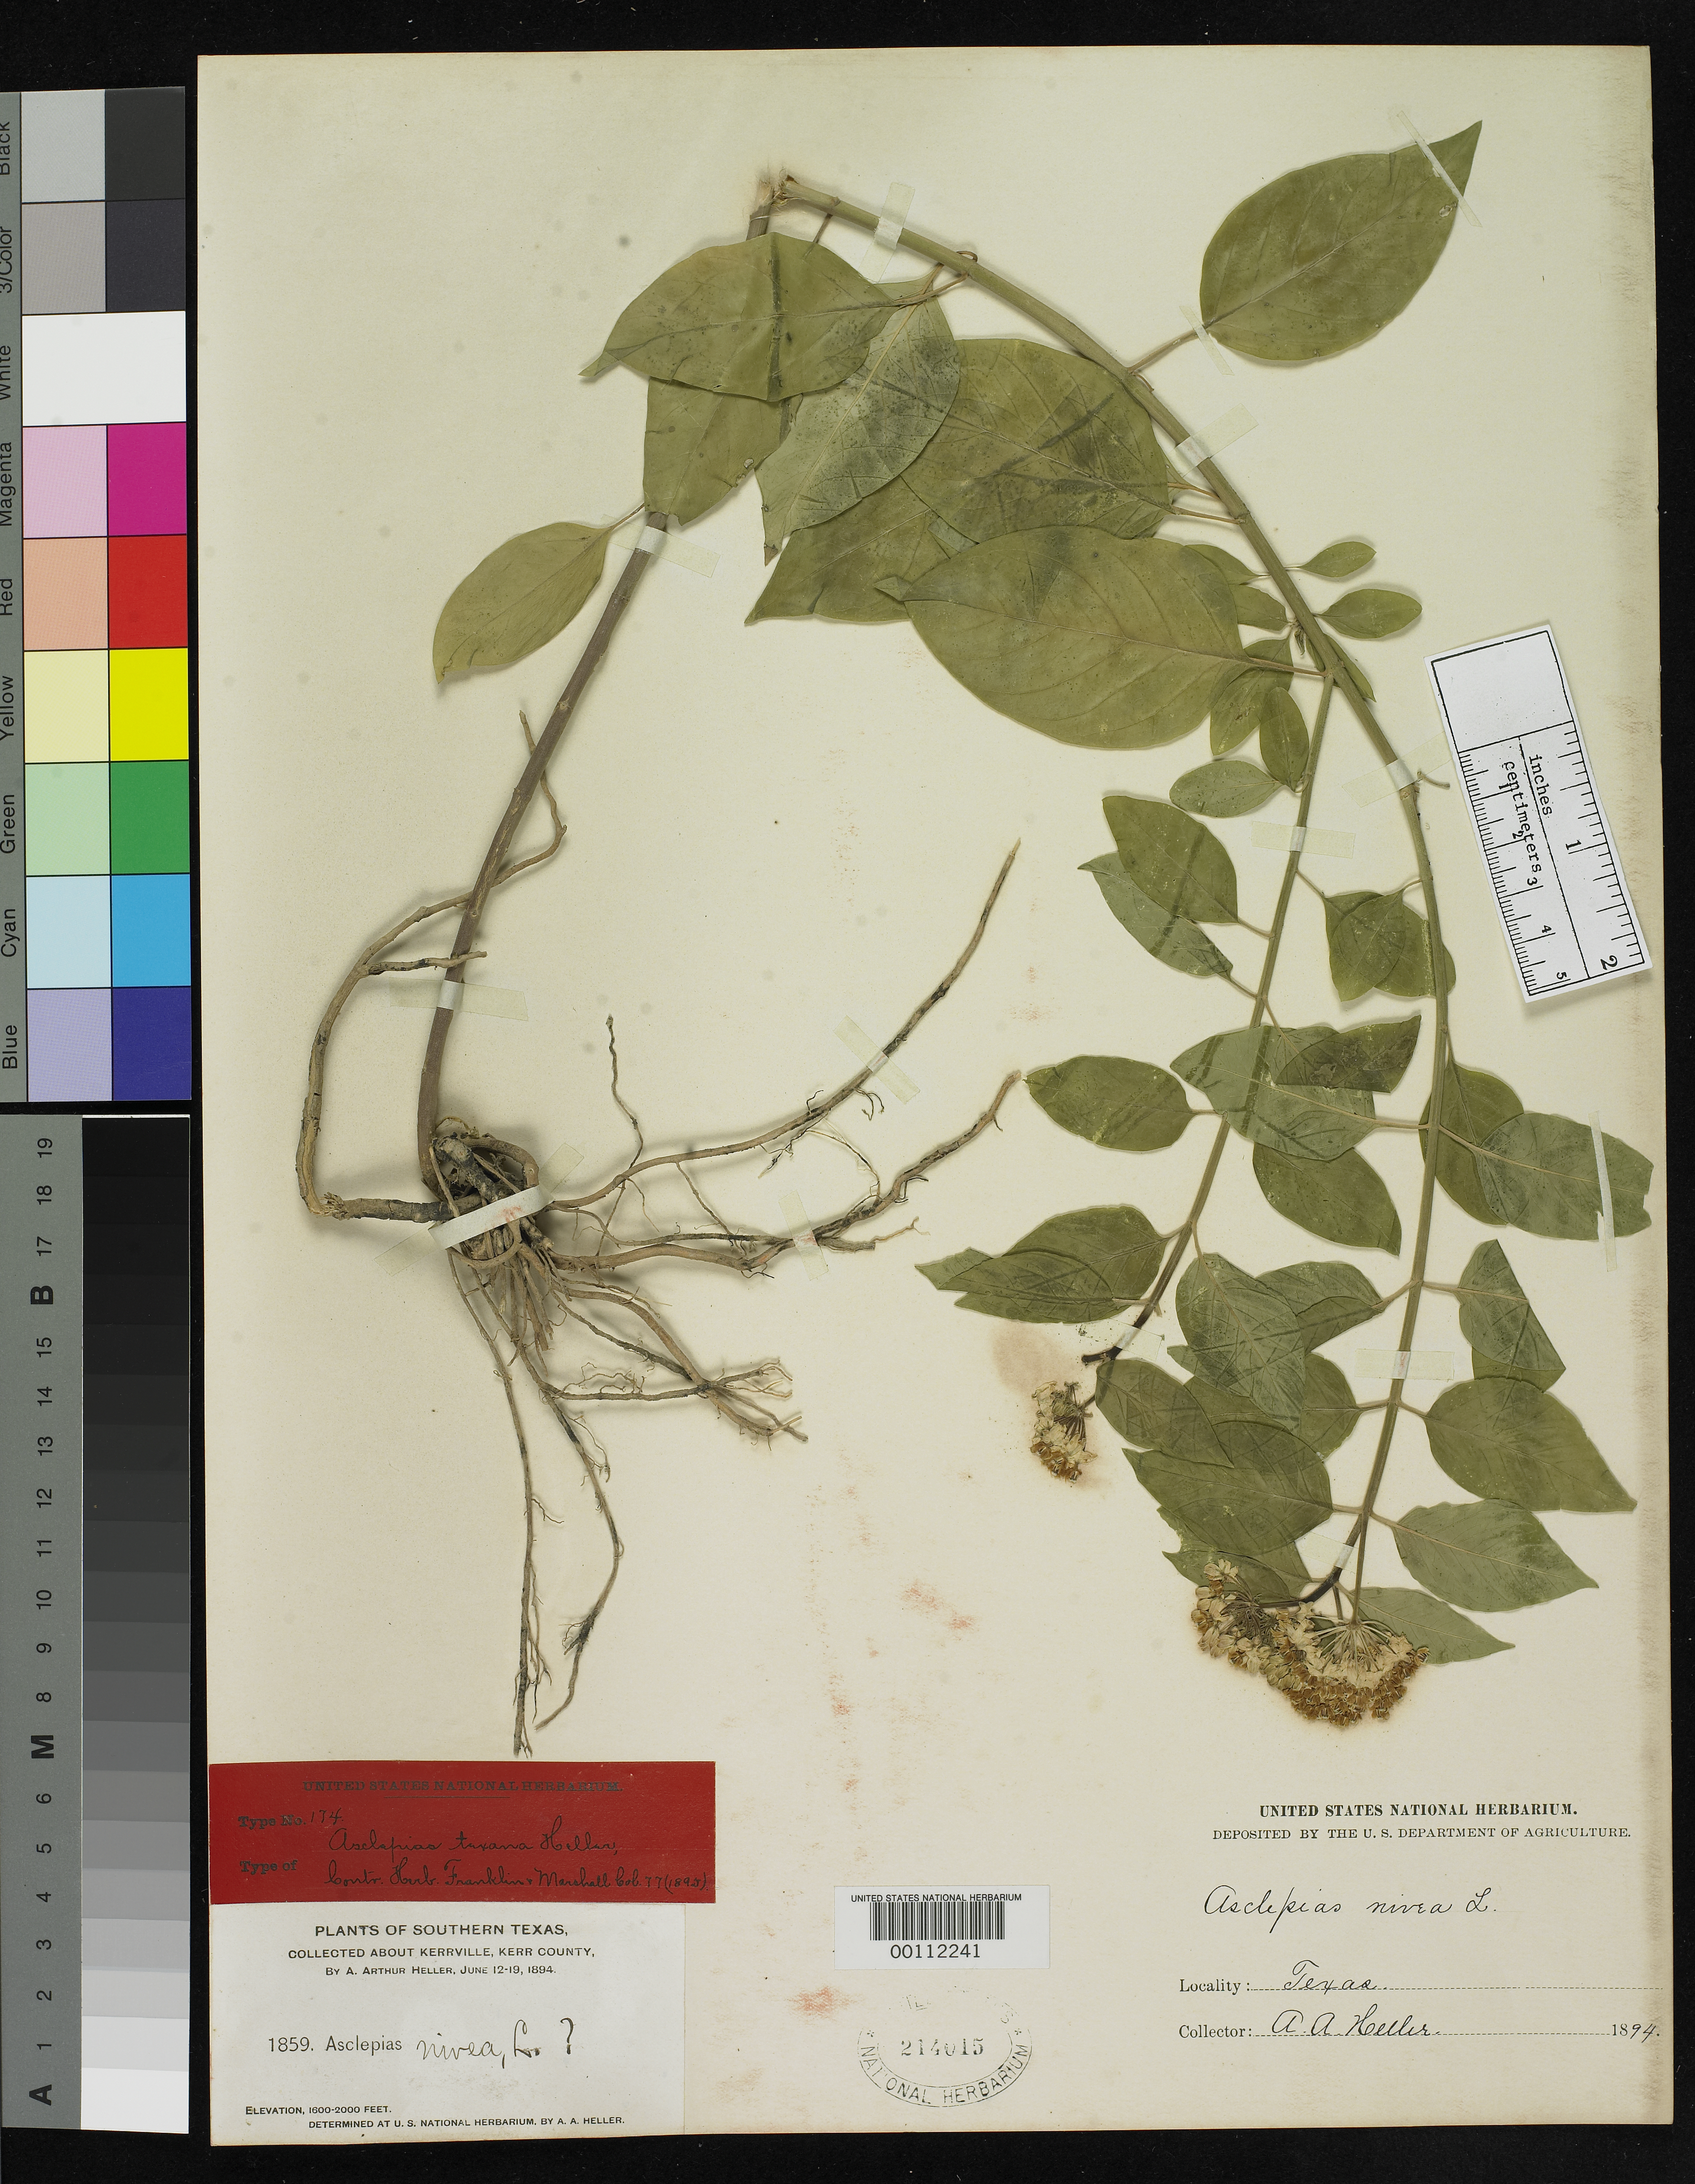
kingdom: Plantae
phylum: Tracheophyta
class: Magnoliopsida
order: Gentianales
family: Apocynaceae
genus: Asclepias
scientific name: Asclepias texana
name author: A. Heller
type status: Type Collection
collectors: A. A. Heller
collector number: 1859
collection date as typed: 14 Jun 1894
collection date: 1894-06-14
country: United States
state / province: Texas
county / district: Kerr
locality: About Kerrville.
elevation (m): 488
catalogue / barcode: US 214015